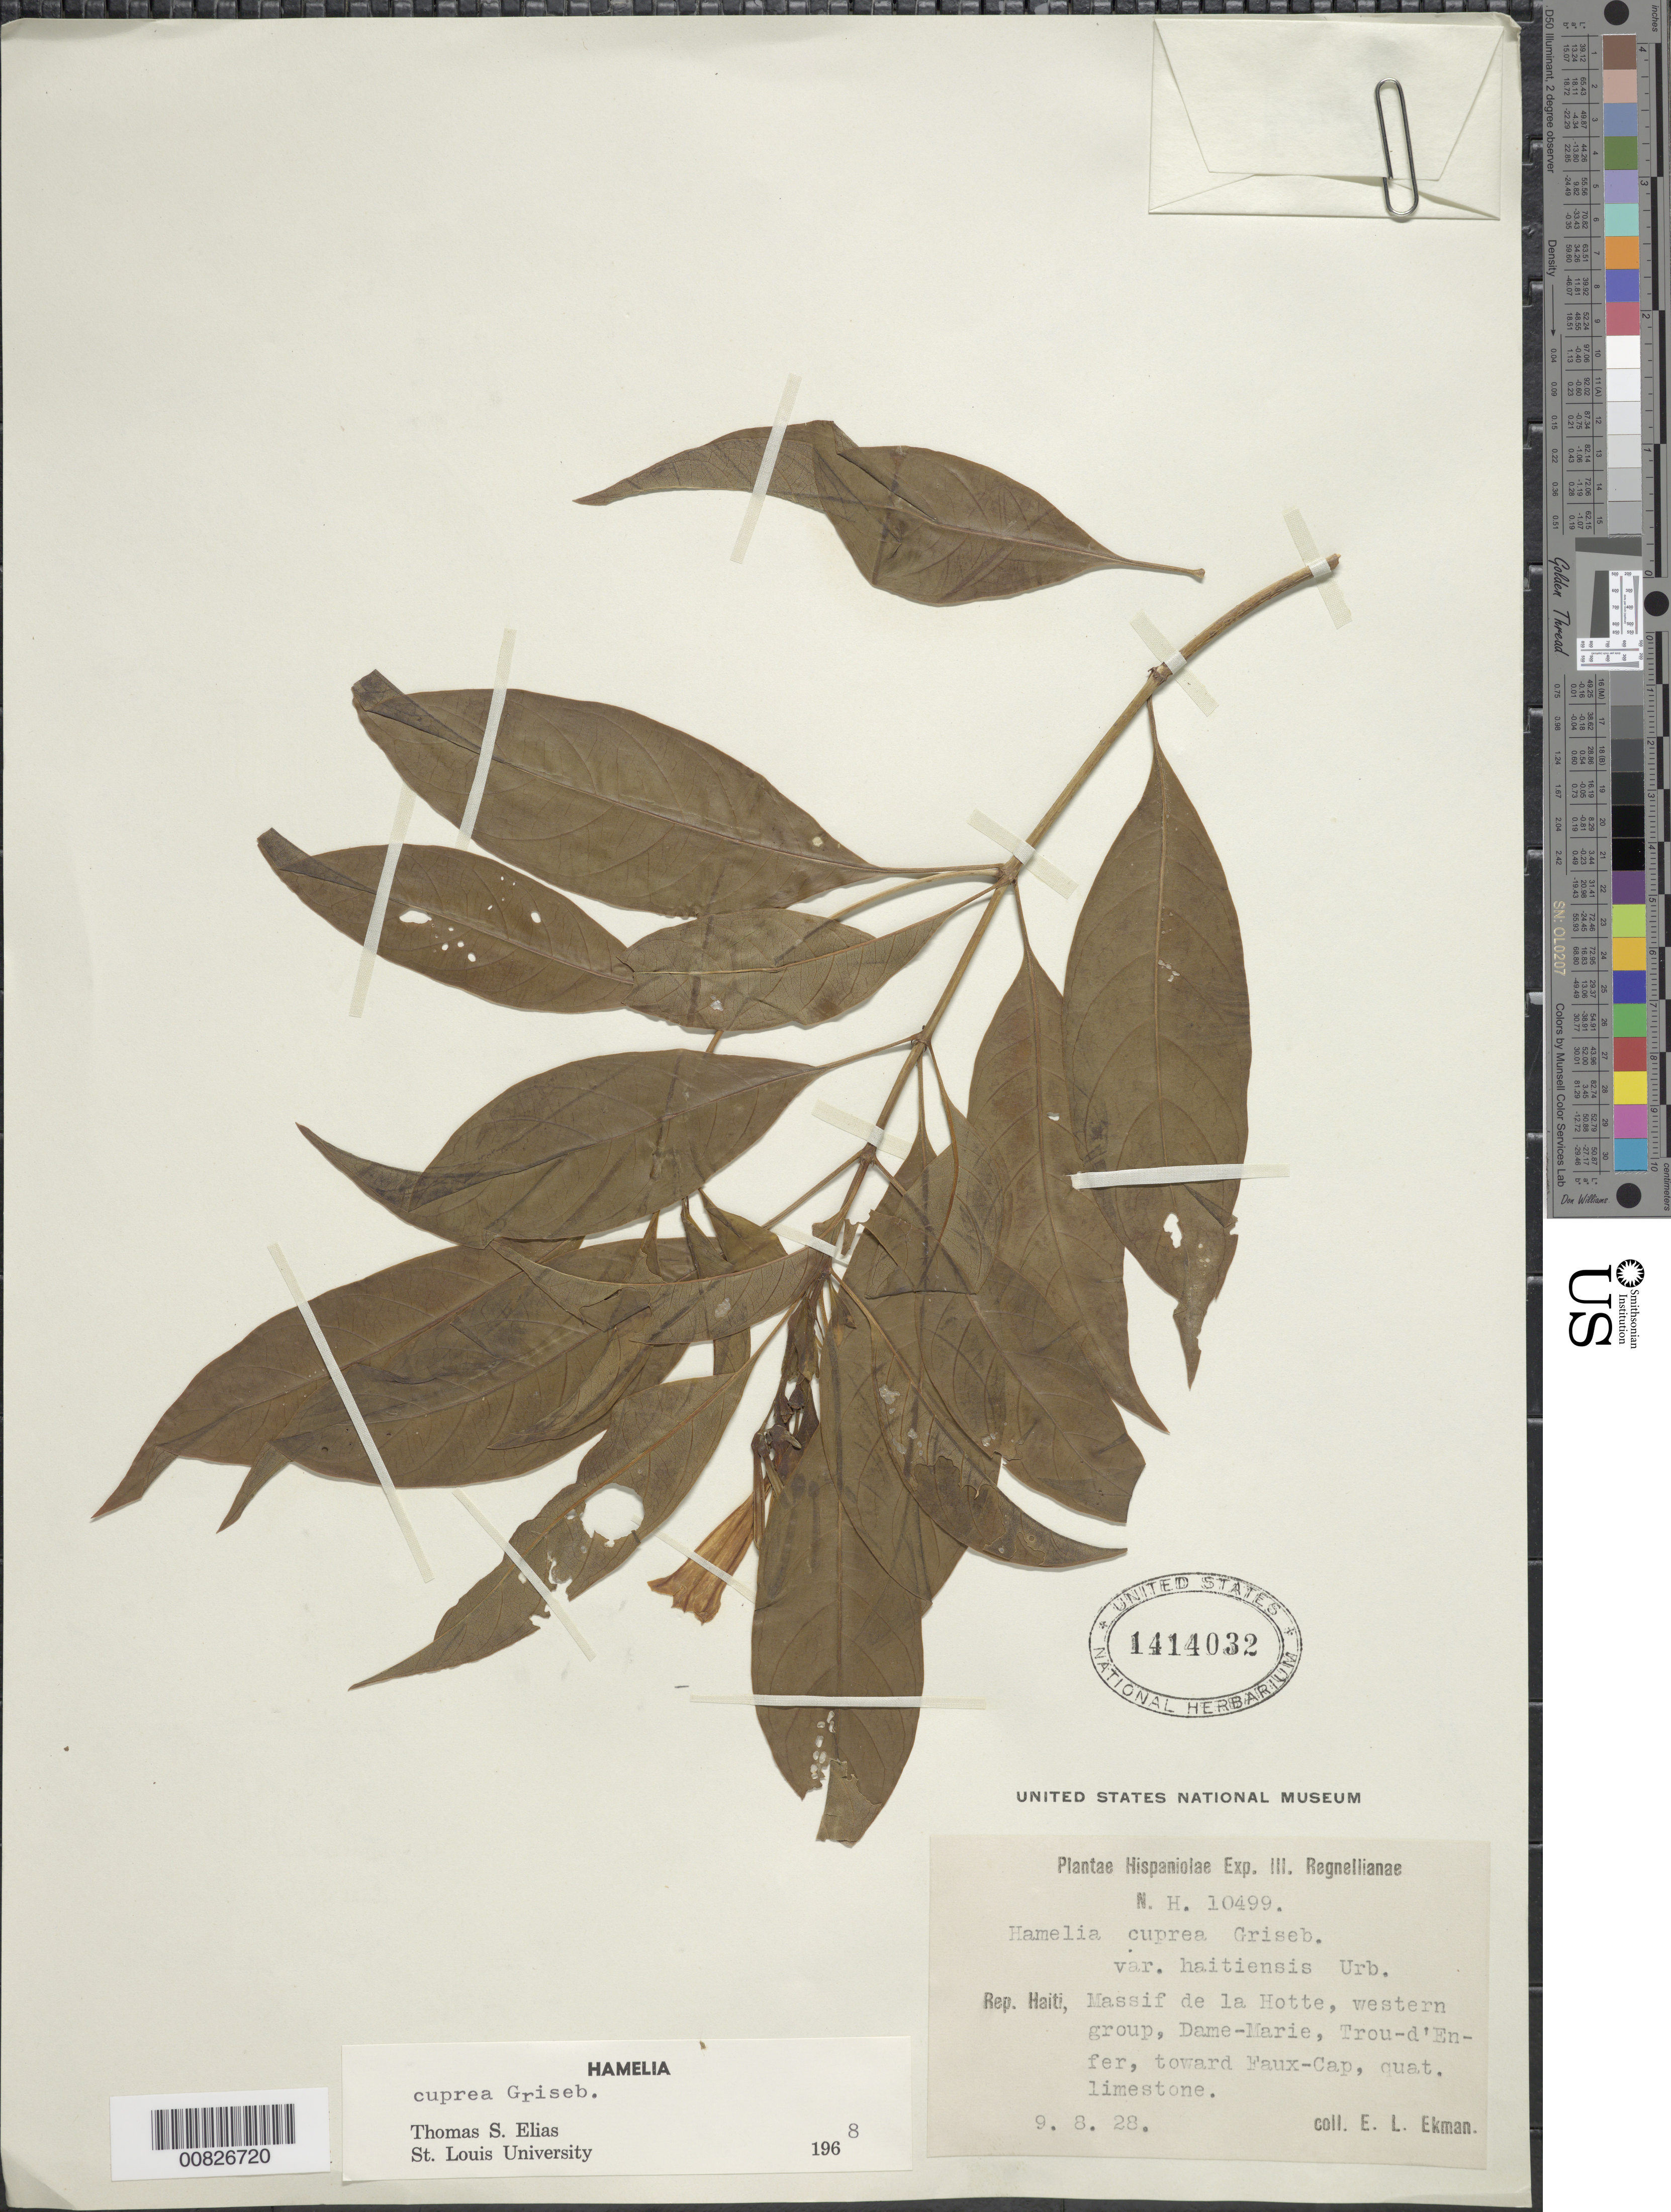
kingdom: Plantae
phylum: Tracheophyta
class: Magnoliopsida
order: Gentianales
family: Rubiaceae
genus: Hamelia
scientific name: Hamelia cuprea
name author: Griseb.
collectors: E. L. Ekman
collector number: H 10499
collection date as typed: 09 Aug 1928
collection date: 1928-08-09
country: Haiti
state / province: Grand'Anse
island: Hispaniola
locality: Massif de la Hotte, western group, Dame-Marie, trou-d'Enfer, toward Faux-Cap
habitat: Quat. limestone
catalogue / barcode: US 1414032